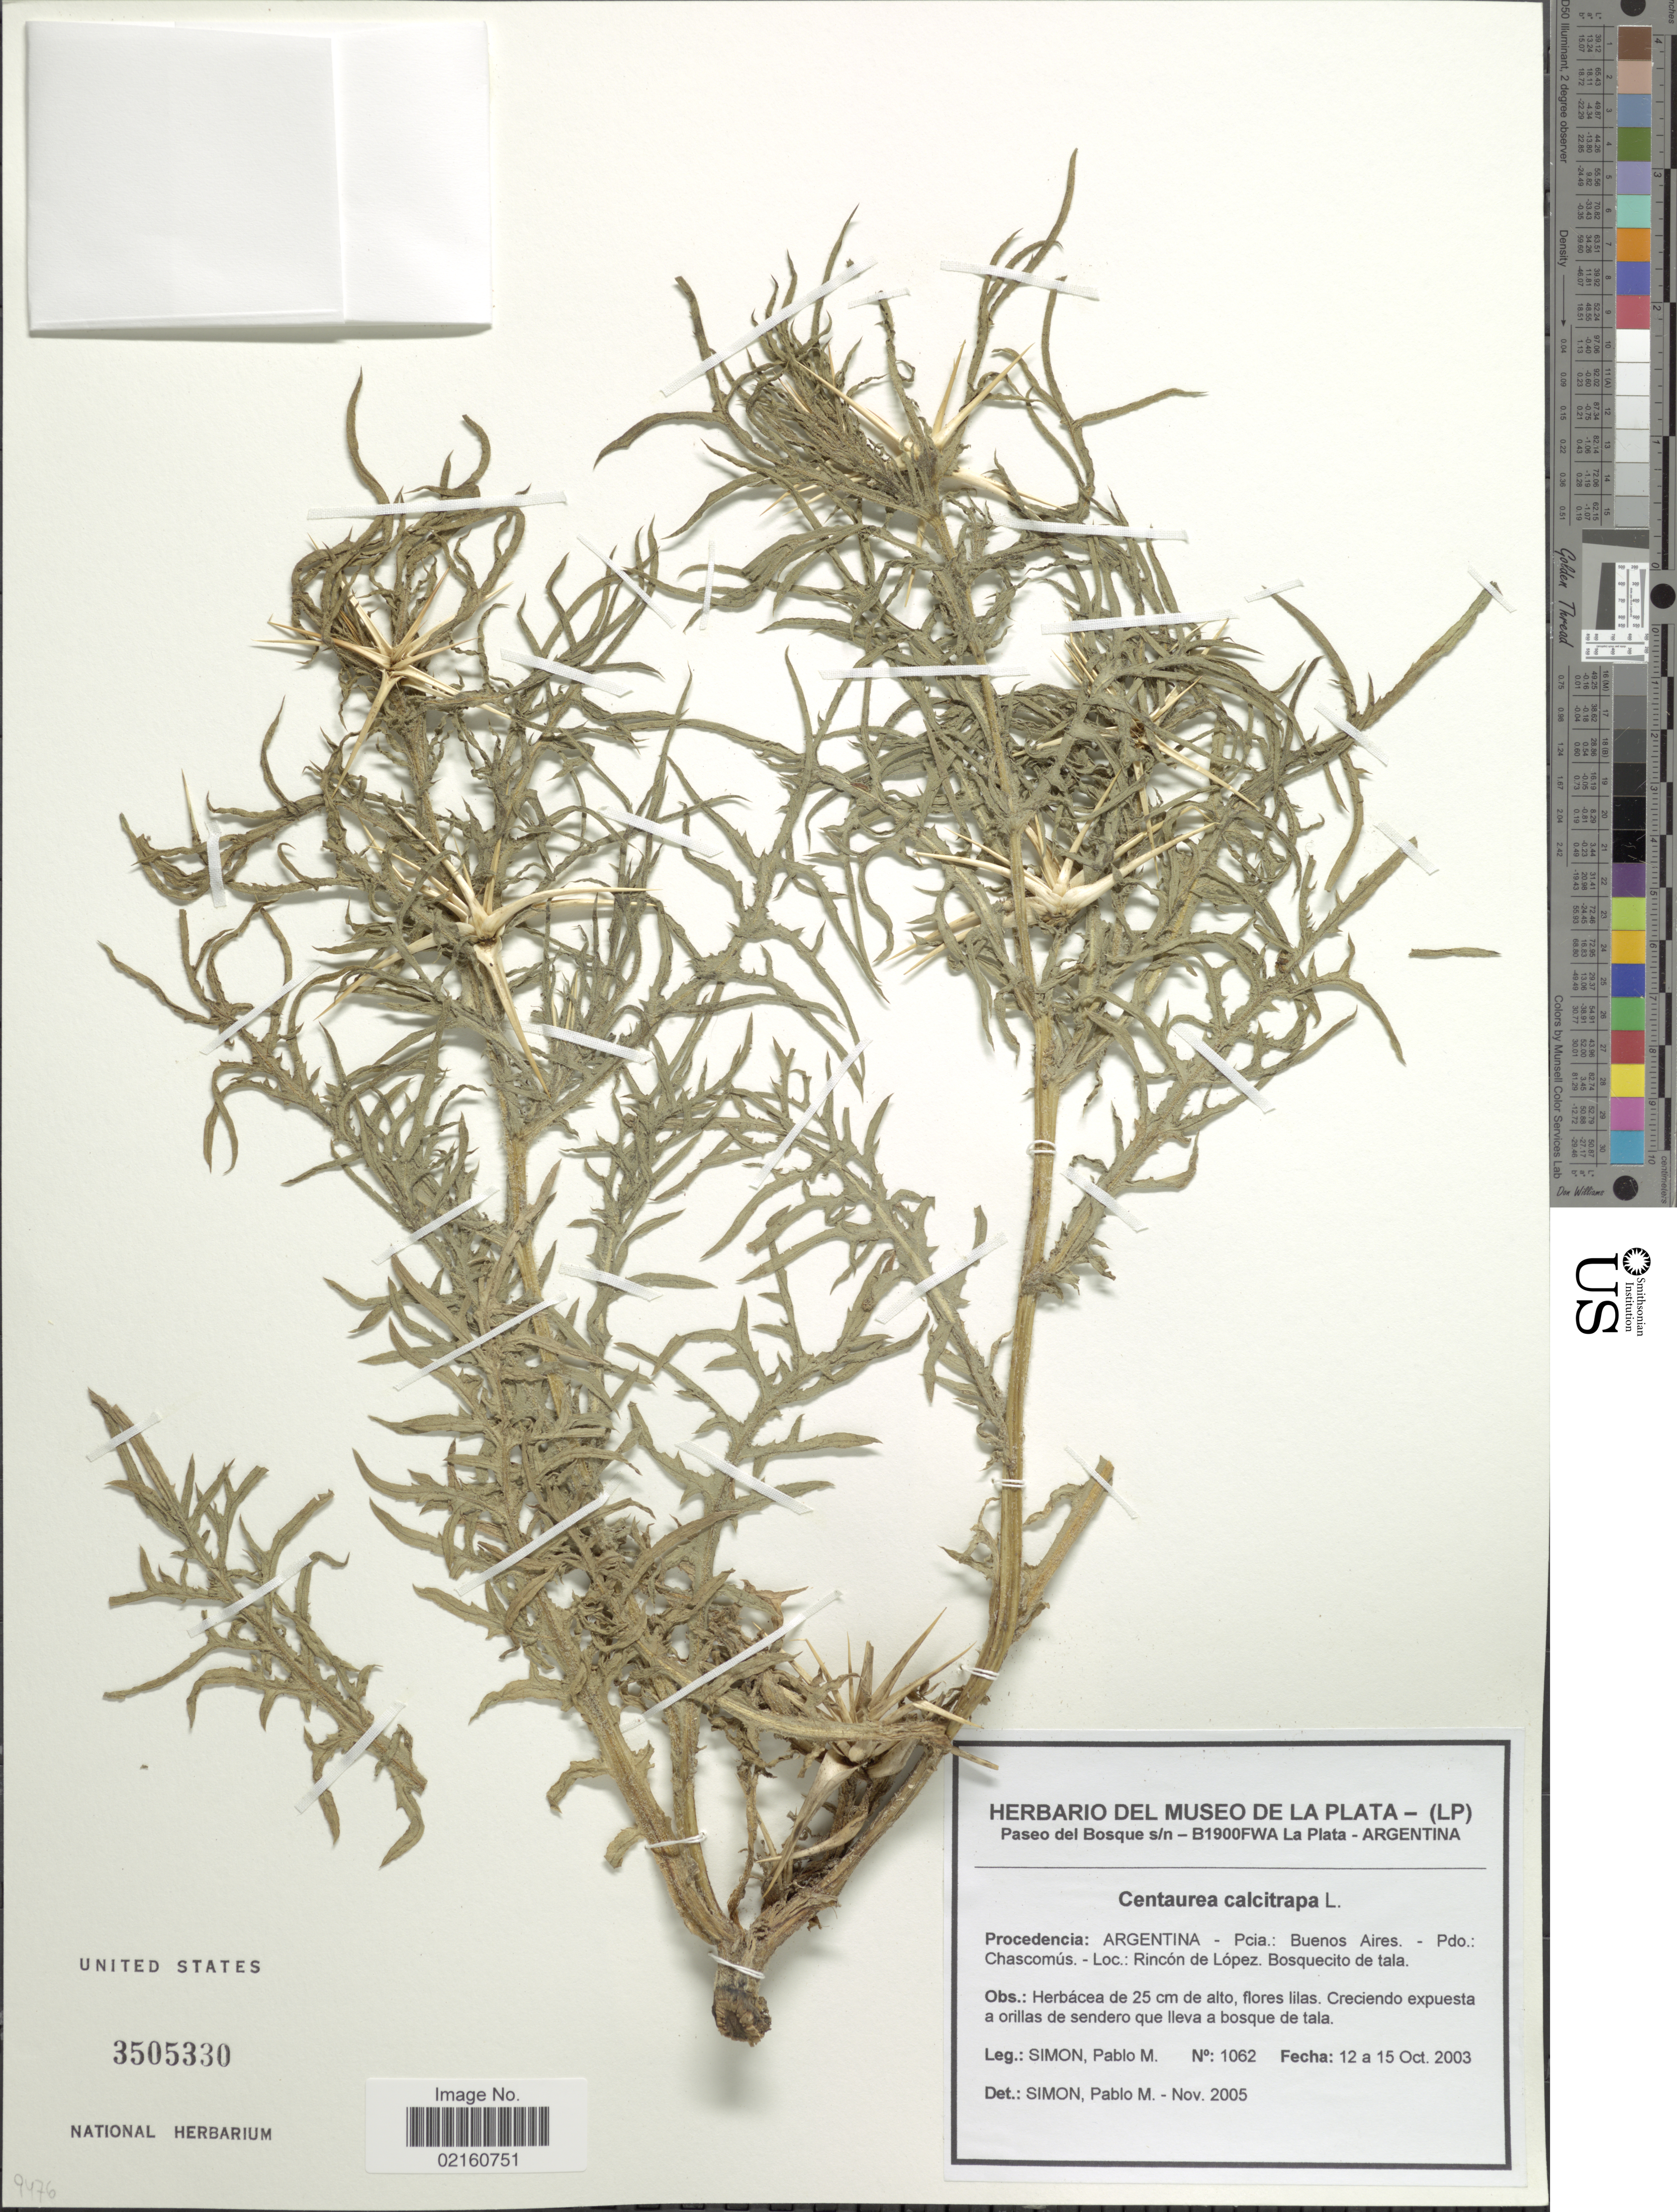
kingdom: Plantae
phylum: Tracheophyta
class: Magnoliopsida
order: Asterales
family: Asteraceae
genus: Centaurea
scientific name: Centaurea calcitrapa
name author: L.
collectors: P. M. Simón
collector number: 1062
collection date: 2003-10-12/2003-10-15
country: Argentina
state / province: Buenos Aires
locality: Pdo. Chascomus, Rincon de Lopez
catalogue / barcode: US 3505330